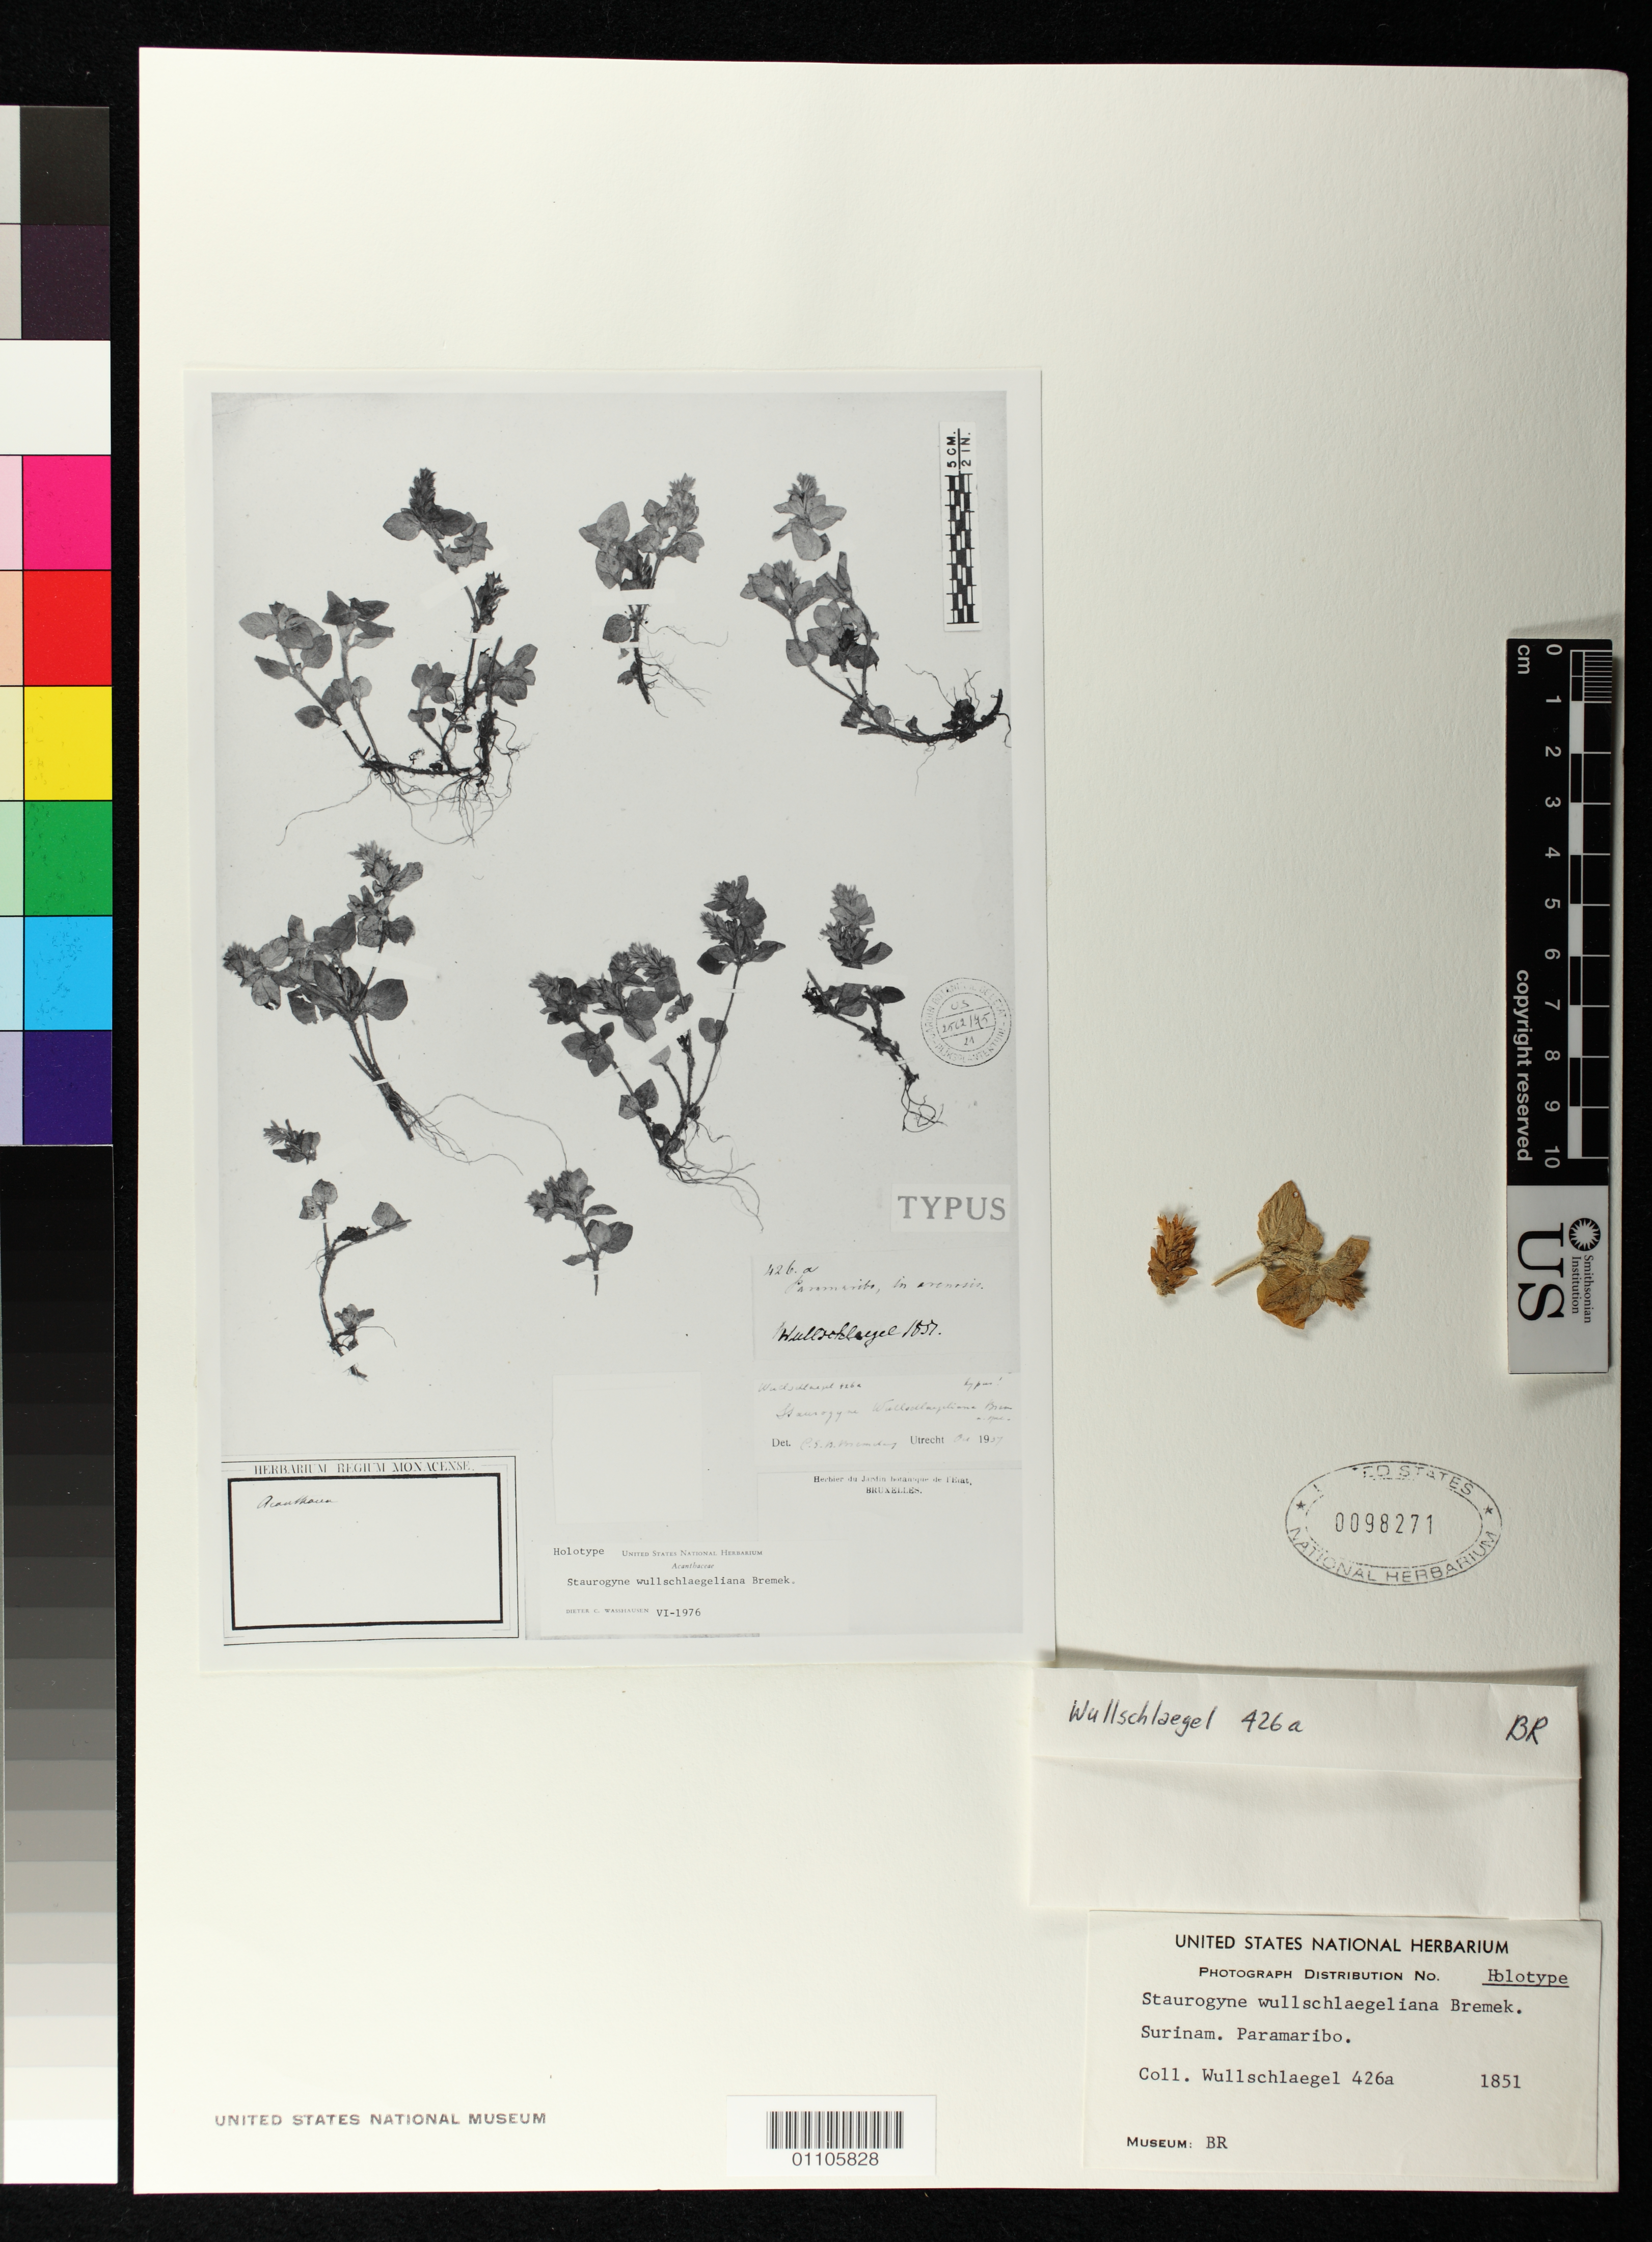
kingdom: Plantae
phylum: Tracheophyta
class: Magnoliopsida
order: Lamiales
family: Acanthaceae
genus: Staurogyne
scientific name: Staurogyne wullschlaegeliana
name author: Bremek.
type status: Isotype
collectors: H. R. Wullschlaegel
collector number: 426a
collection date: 1851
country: Suriname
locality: Paramaribo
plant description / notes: Photograph and fragmentary material of (holo) type specimen ex herb. BR.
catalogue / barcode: US 98271